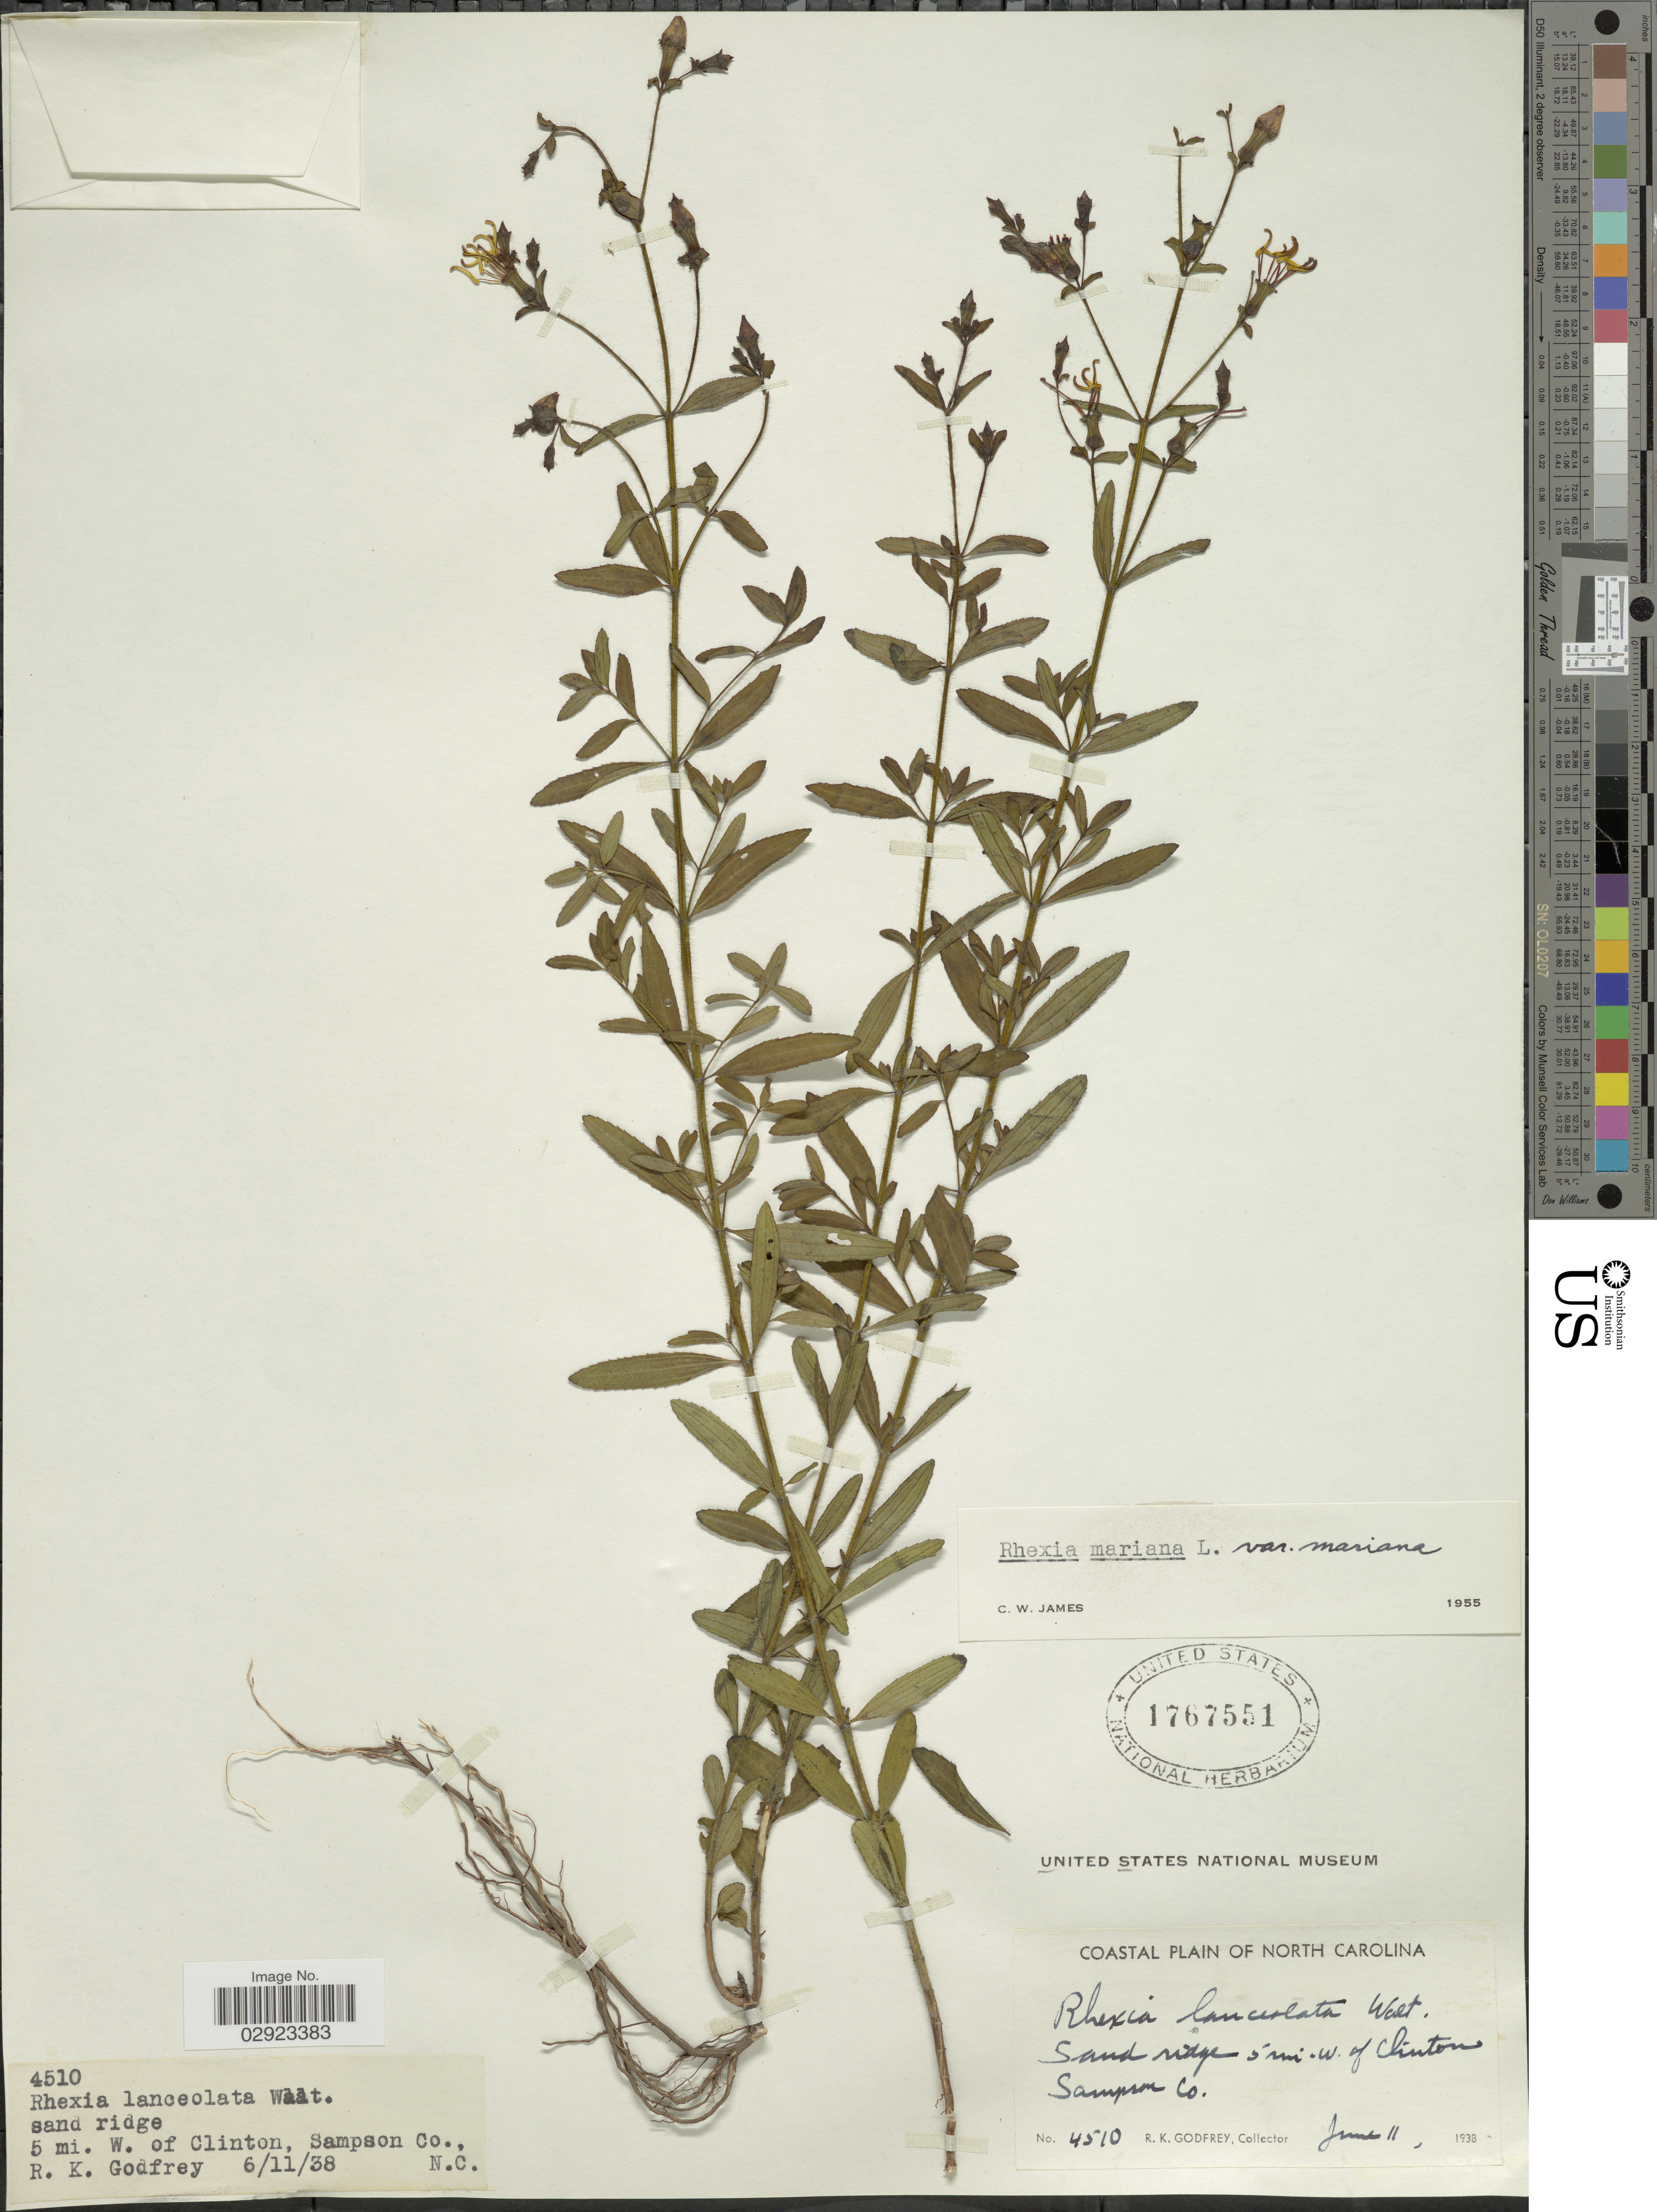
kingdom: Plantae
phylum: Tracheophyta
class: Magnoliopsida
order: Myrtales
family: Melastomataceae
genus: Rhexia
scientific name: Rhexia mariana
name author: L.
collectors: R. K. Godfrey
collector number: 4510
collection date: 1938-06-11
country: United States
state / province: North Carolina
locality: Coastal Plain of North Carolina. 5 mi. W. of Clinton, Sampson Co.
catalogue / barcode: US 1767551